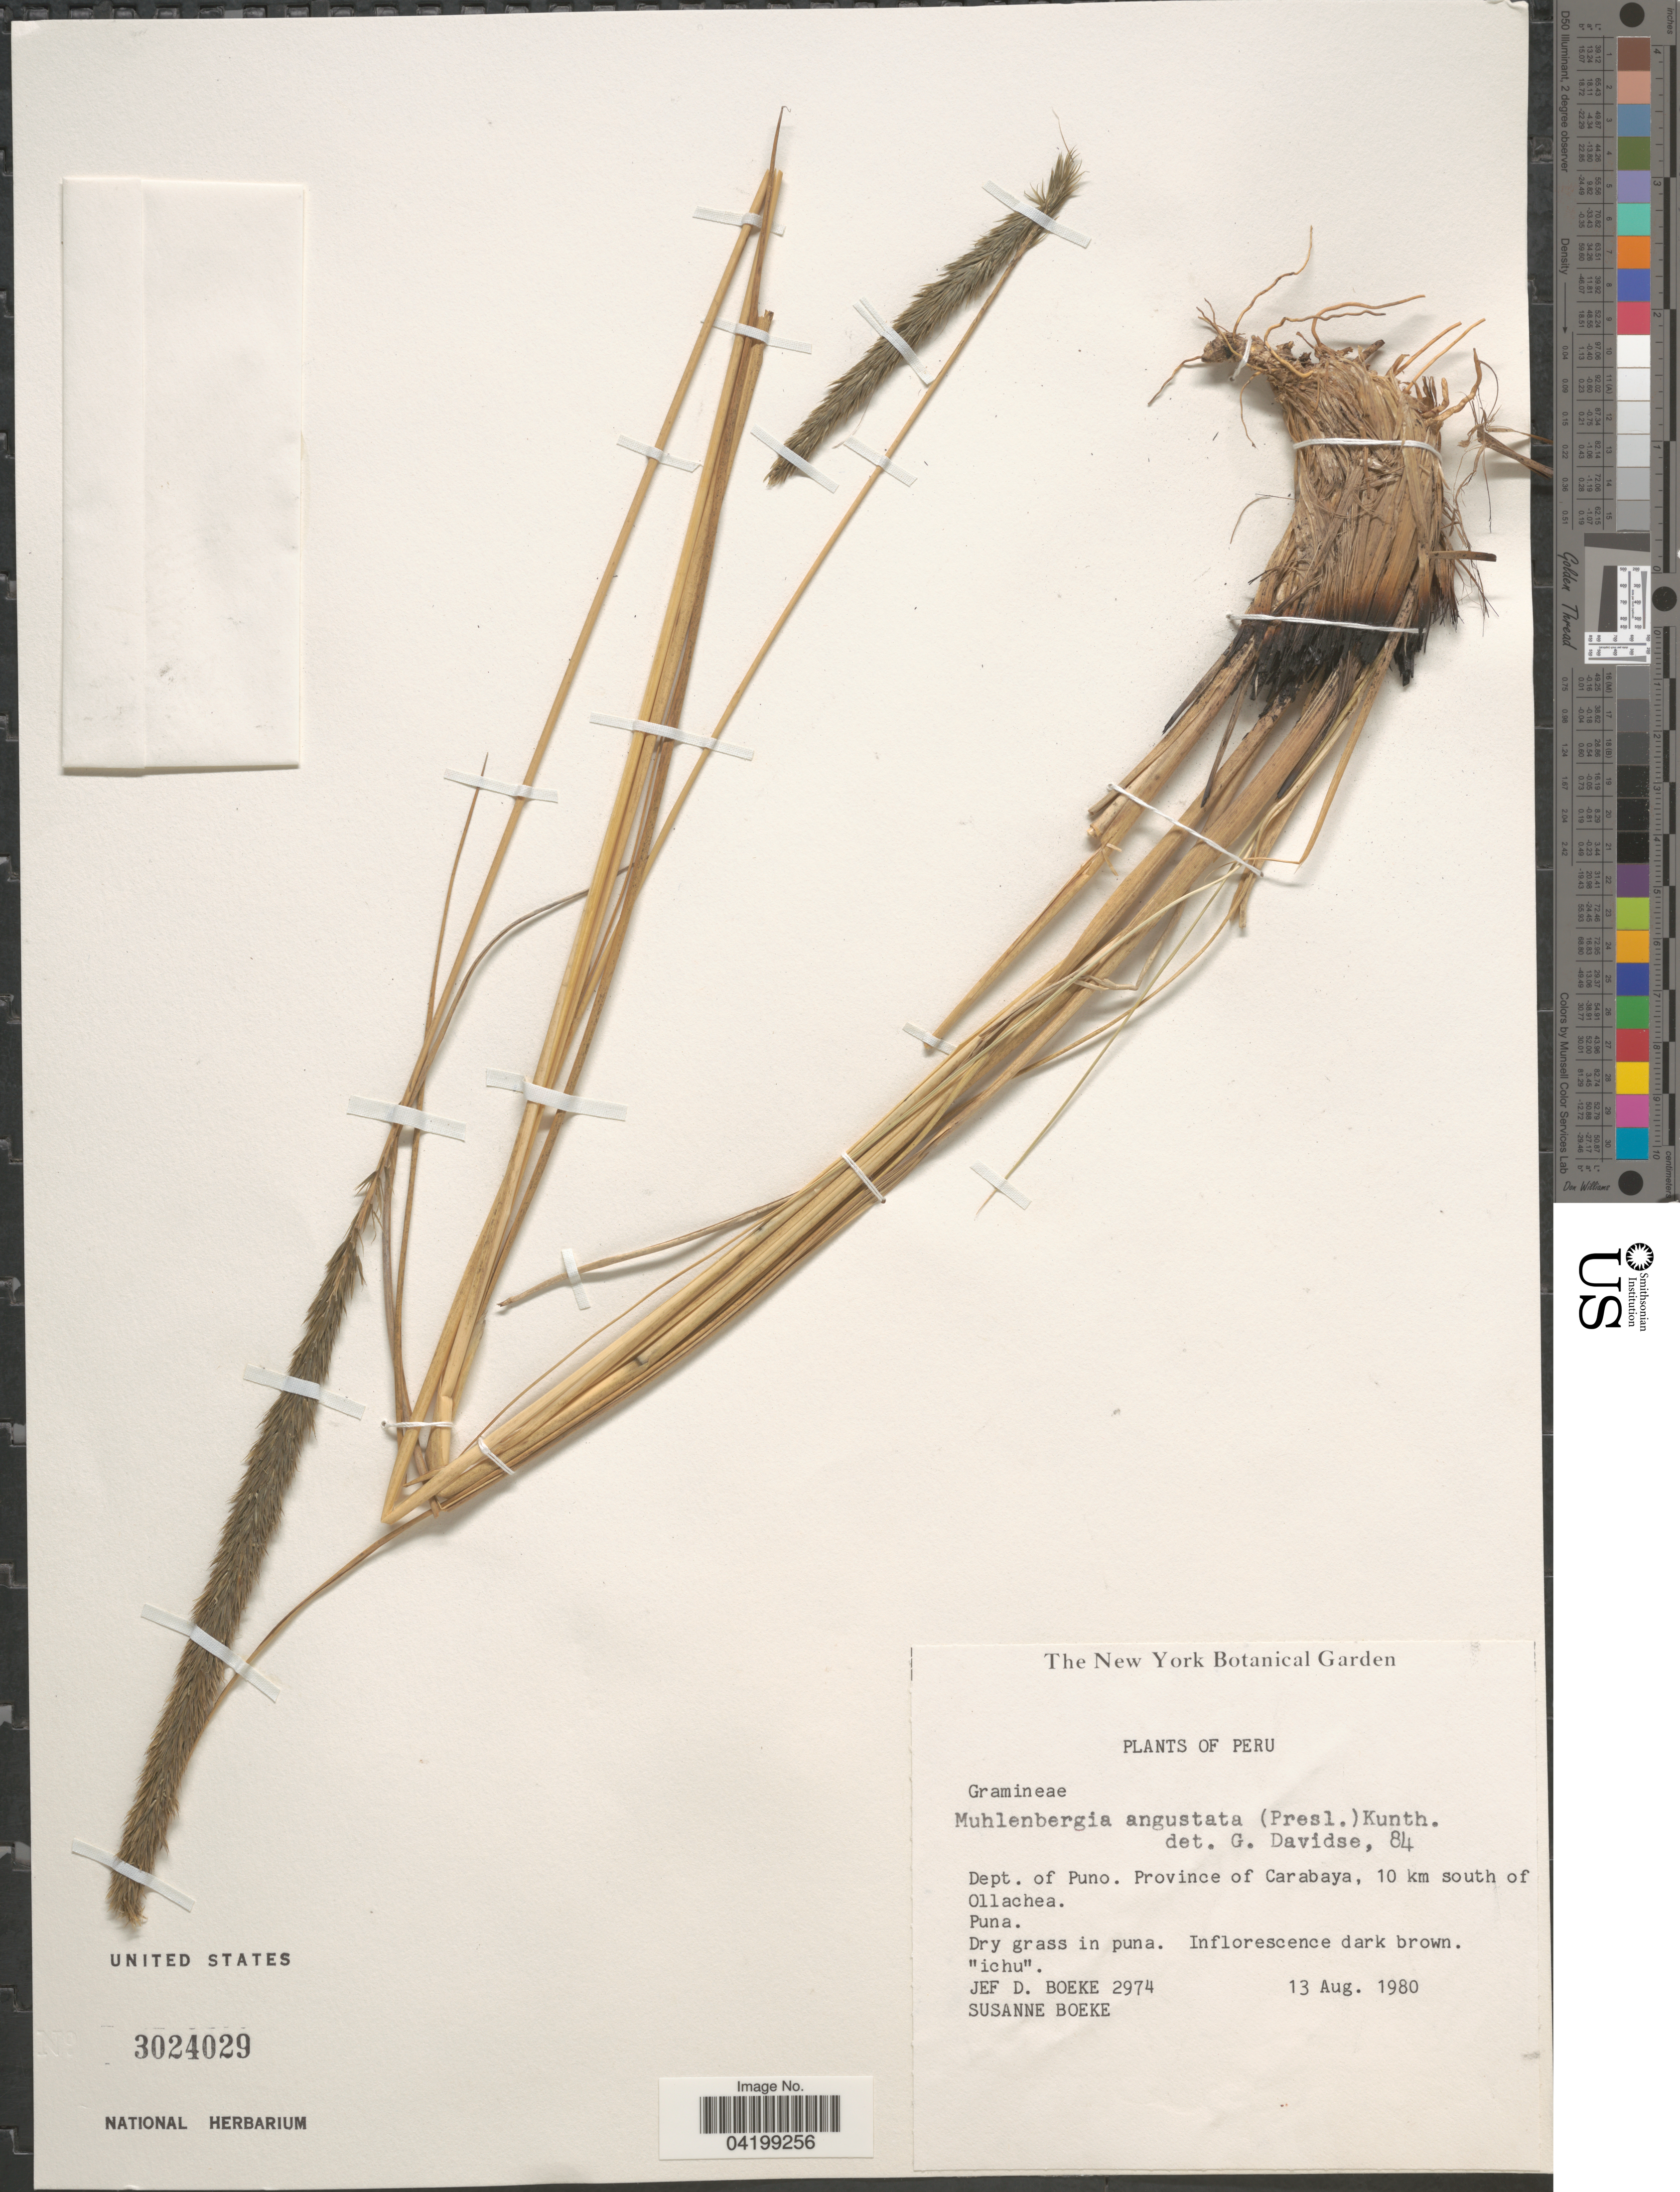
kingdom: Plantae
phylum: Tracheophyta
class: Liliopsida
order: Poales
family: Poaceae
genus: Muhlenbergia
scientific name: Muhlenbergia coerulea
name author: (Griseb.) Mez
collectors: J. Boeke & S. Boeke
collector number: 2974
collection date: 1980-08-13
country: Peru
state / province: Puno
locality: Dept. of Puno. Province of Carabaya, 10 km south of Ollachea. Puna.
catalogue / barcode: US 3024029